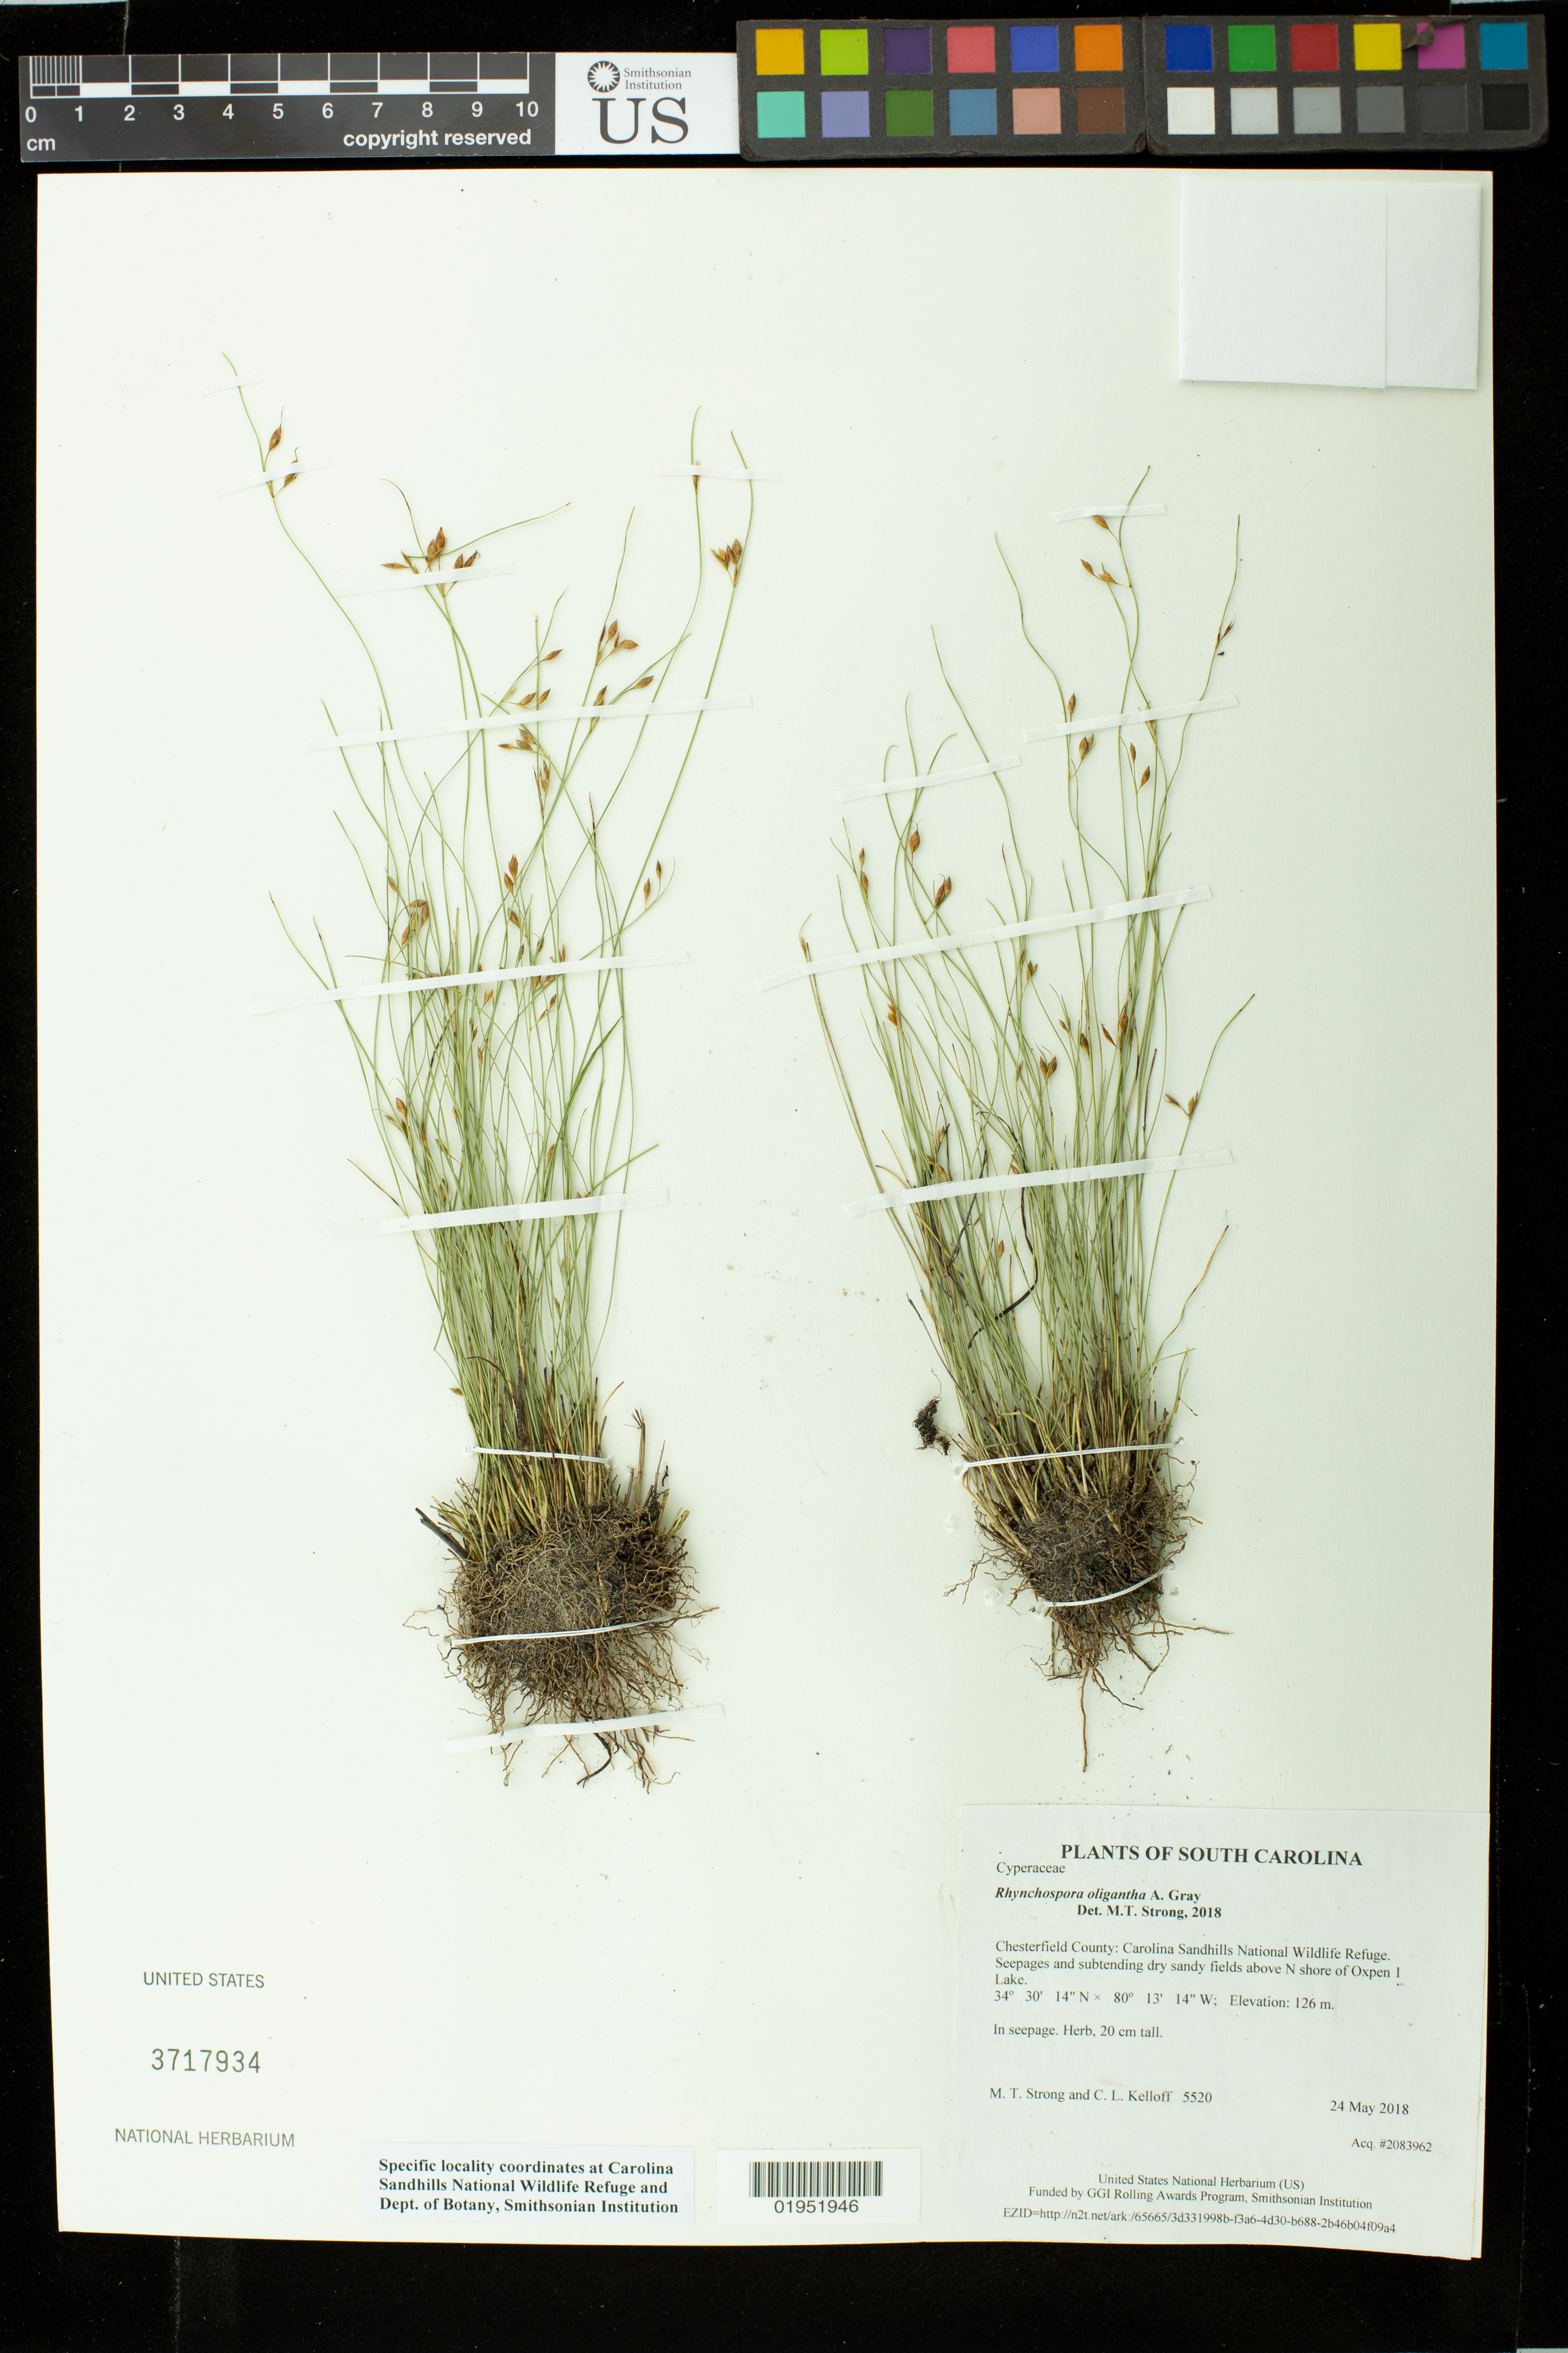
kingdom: Plantae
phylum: Tracheophyta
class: Liliopsida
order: Poales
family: Cyperaceae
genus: Rhynchospora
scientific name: Rhynchospora oligantha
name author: A. Gray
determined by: Strong, Mark T., (BOT), Smithsonian Institution - National Museum of Natural History (UNITED STATES)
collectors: M. T. Strong & C. L. Kelloff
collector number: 5520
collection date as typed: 24 May 2018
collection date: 2018-05-24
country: United States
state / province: South Carolina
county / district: Chesterfield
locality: Carolina Sandhills National Wildlife Refuge. Seepages and subtending dry sandy fields above N shore of Oxpen 1 Lake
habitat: In seepage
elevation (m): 126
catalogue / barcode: US 3717934